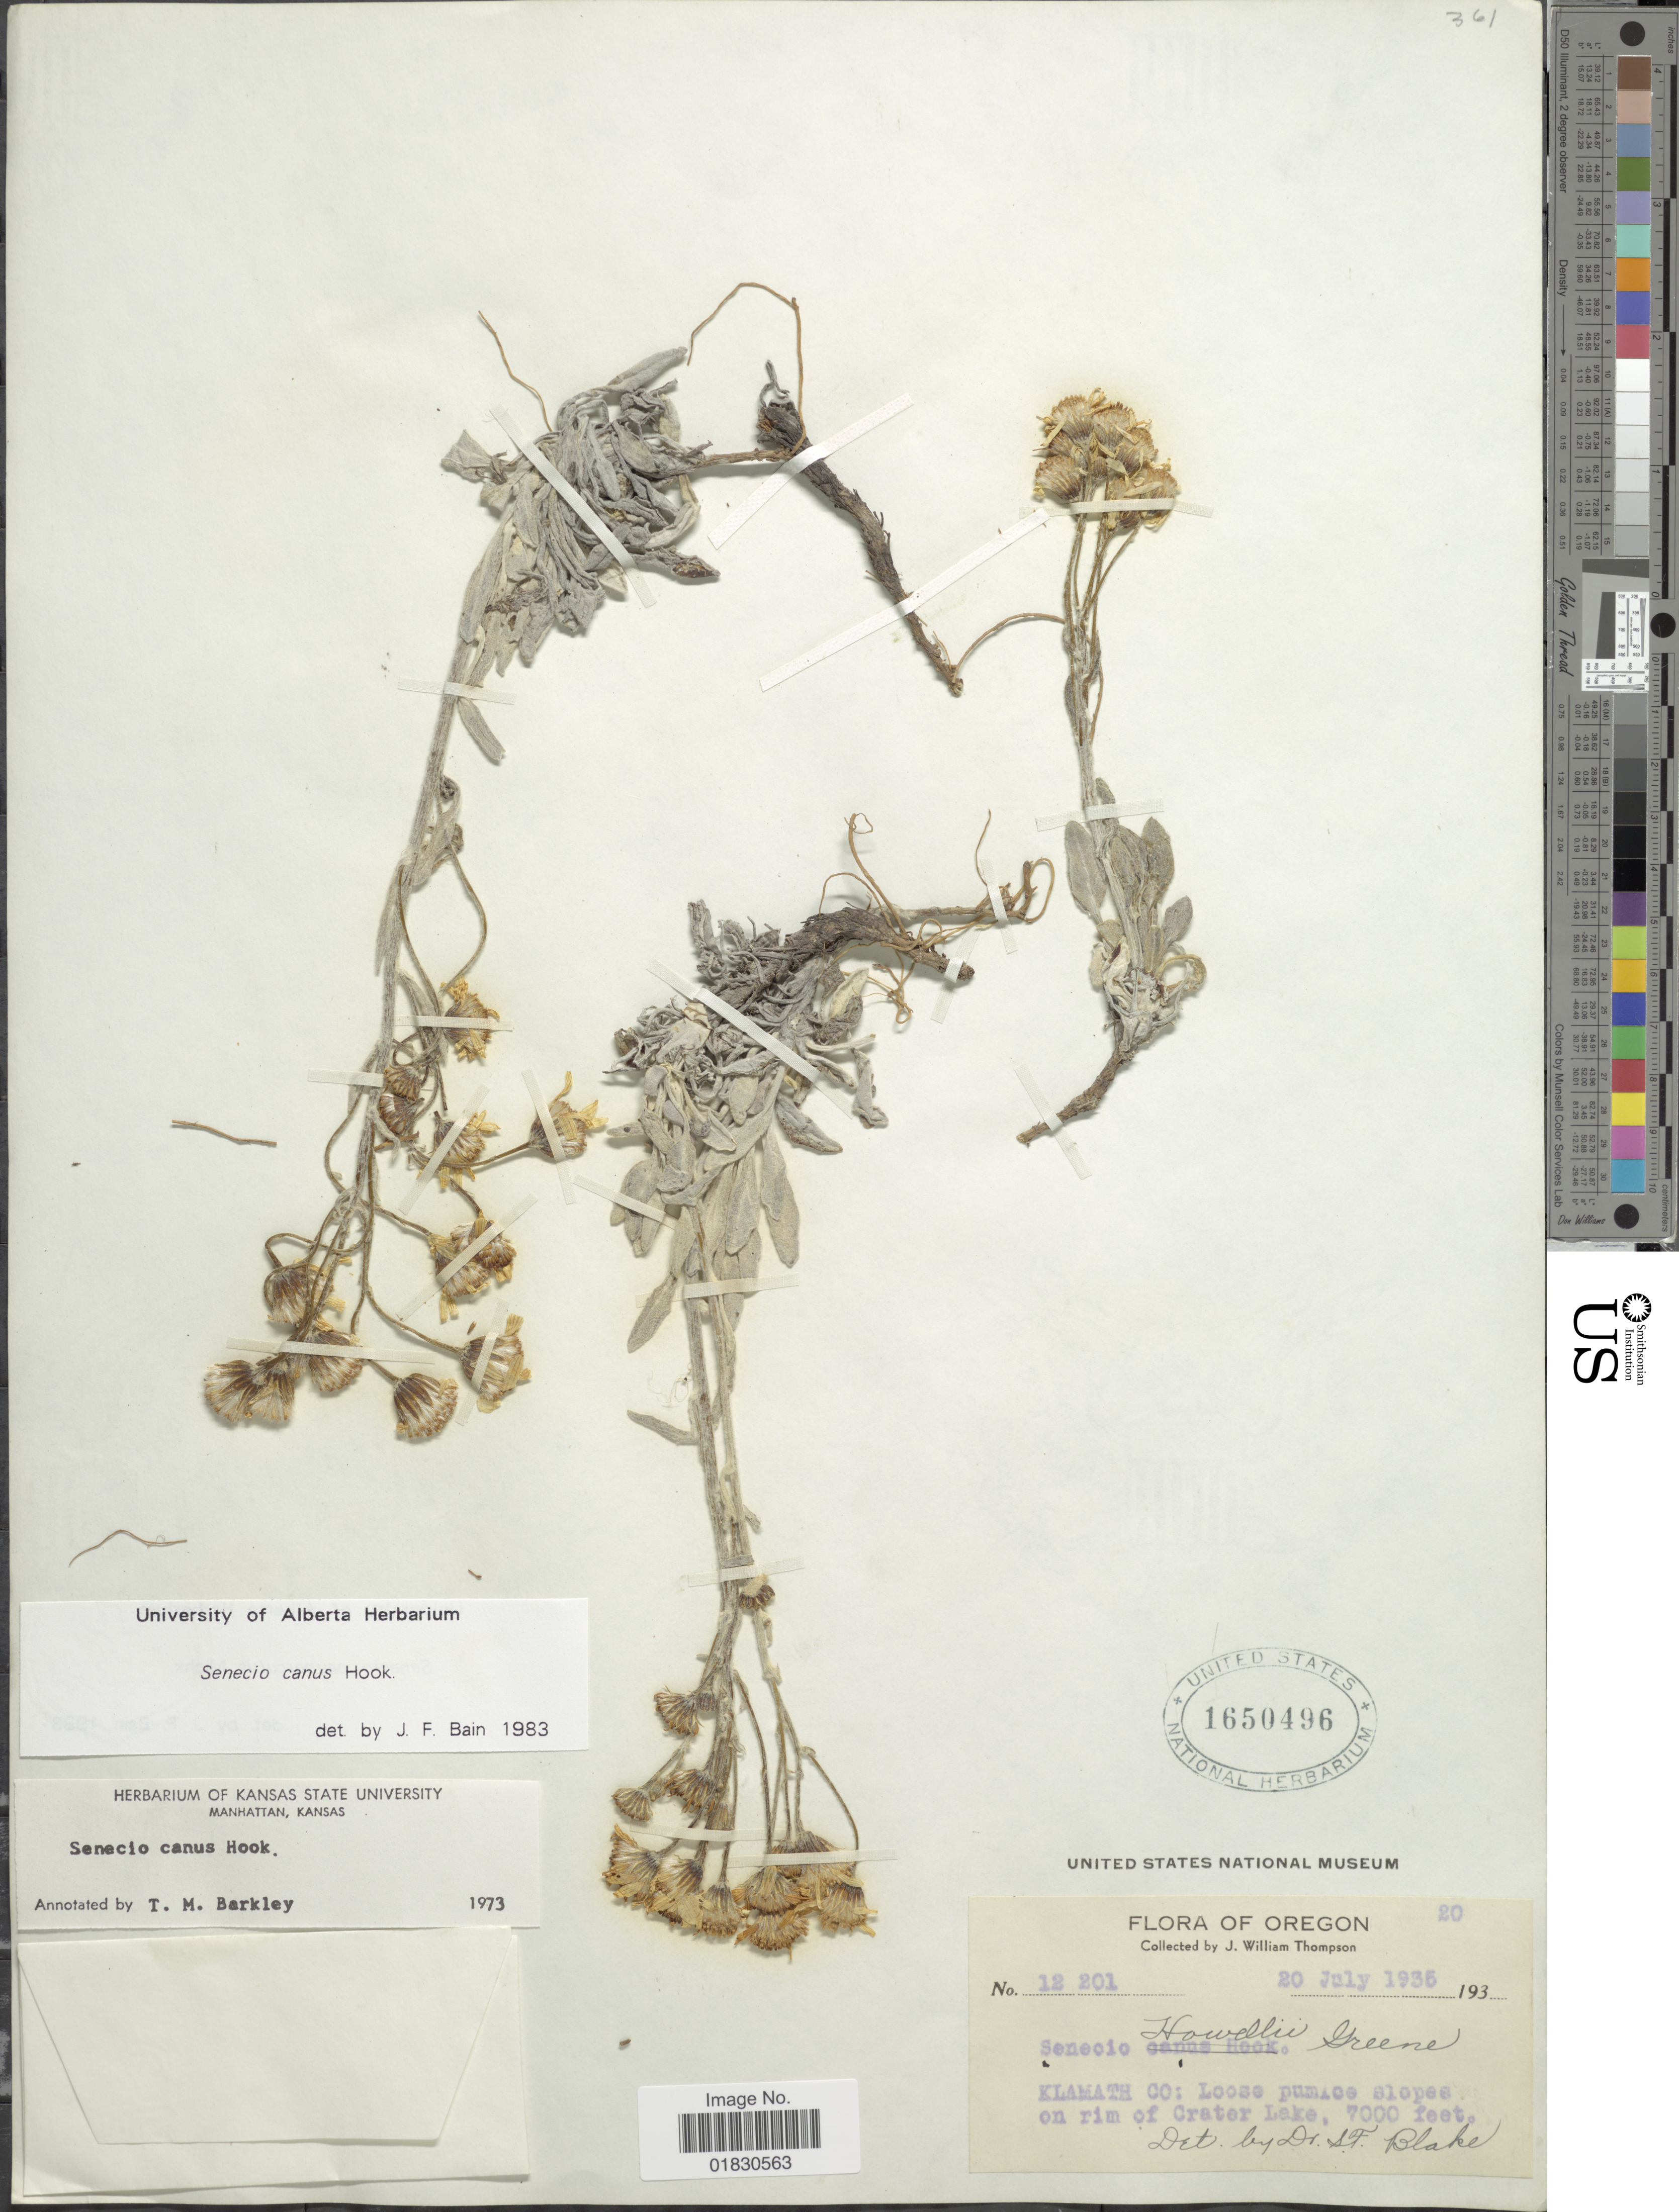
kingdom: Plantae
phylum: Tracheophyta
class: Magnoliopsida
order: Asterales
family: Asteraceae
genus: Packera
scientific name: Packera cana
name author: (Hook.) W.A. Weber & Á. Löve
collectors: J. W. Thompson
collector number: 12201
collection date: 1935-07-20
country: United States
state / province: Oregon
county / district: Klamath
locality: Klamath Co: Loose pumics slopes on rim of Crater Lake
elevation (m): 2134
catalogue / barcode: US 1650496